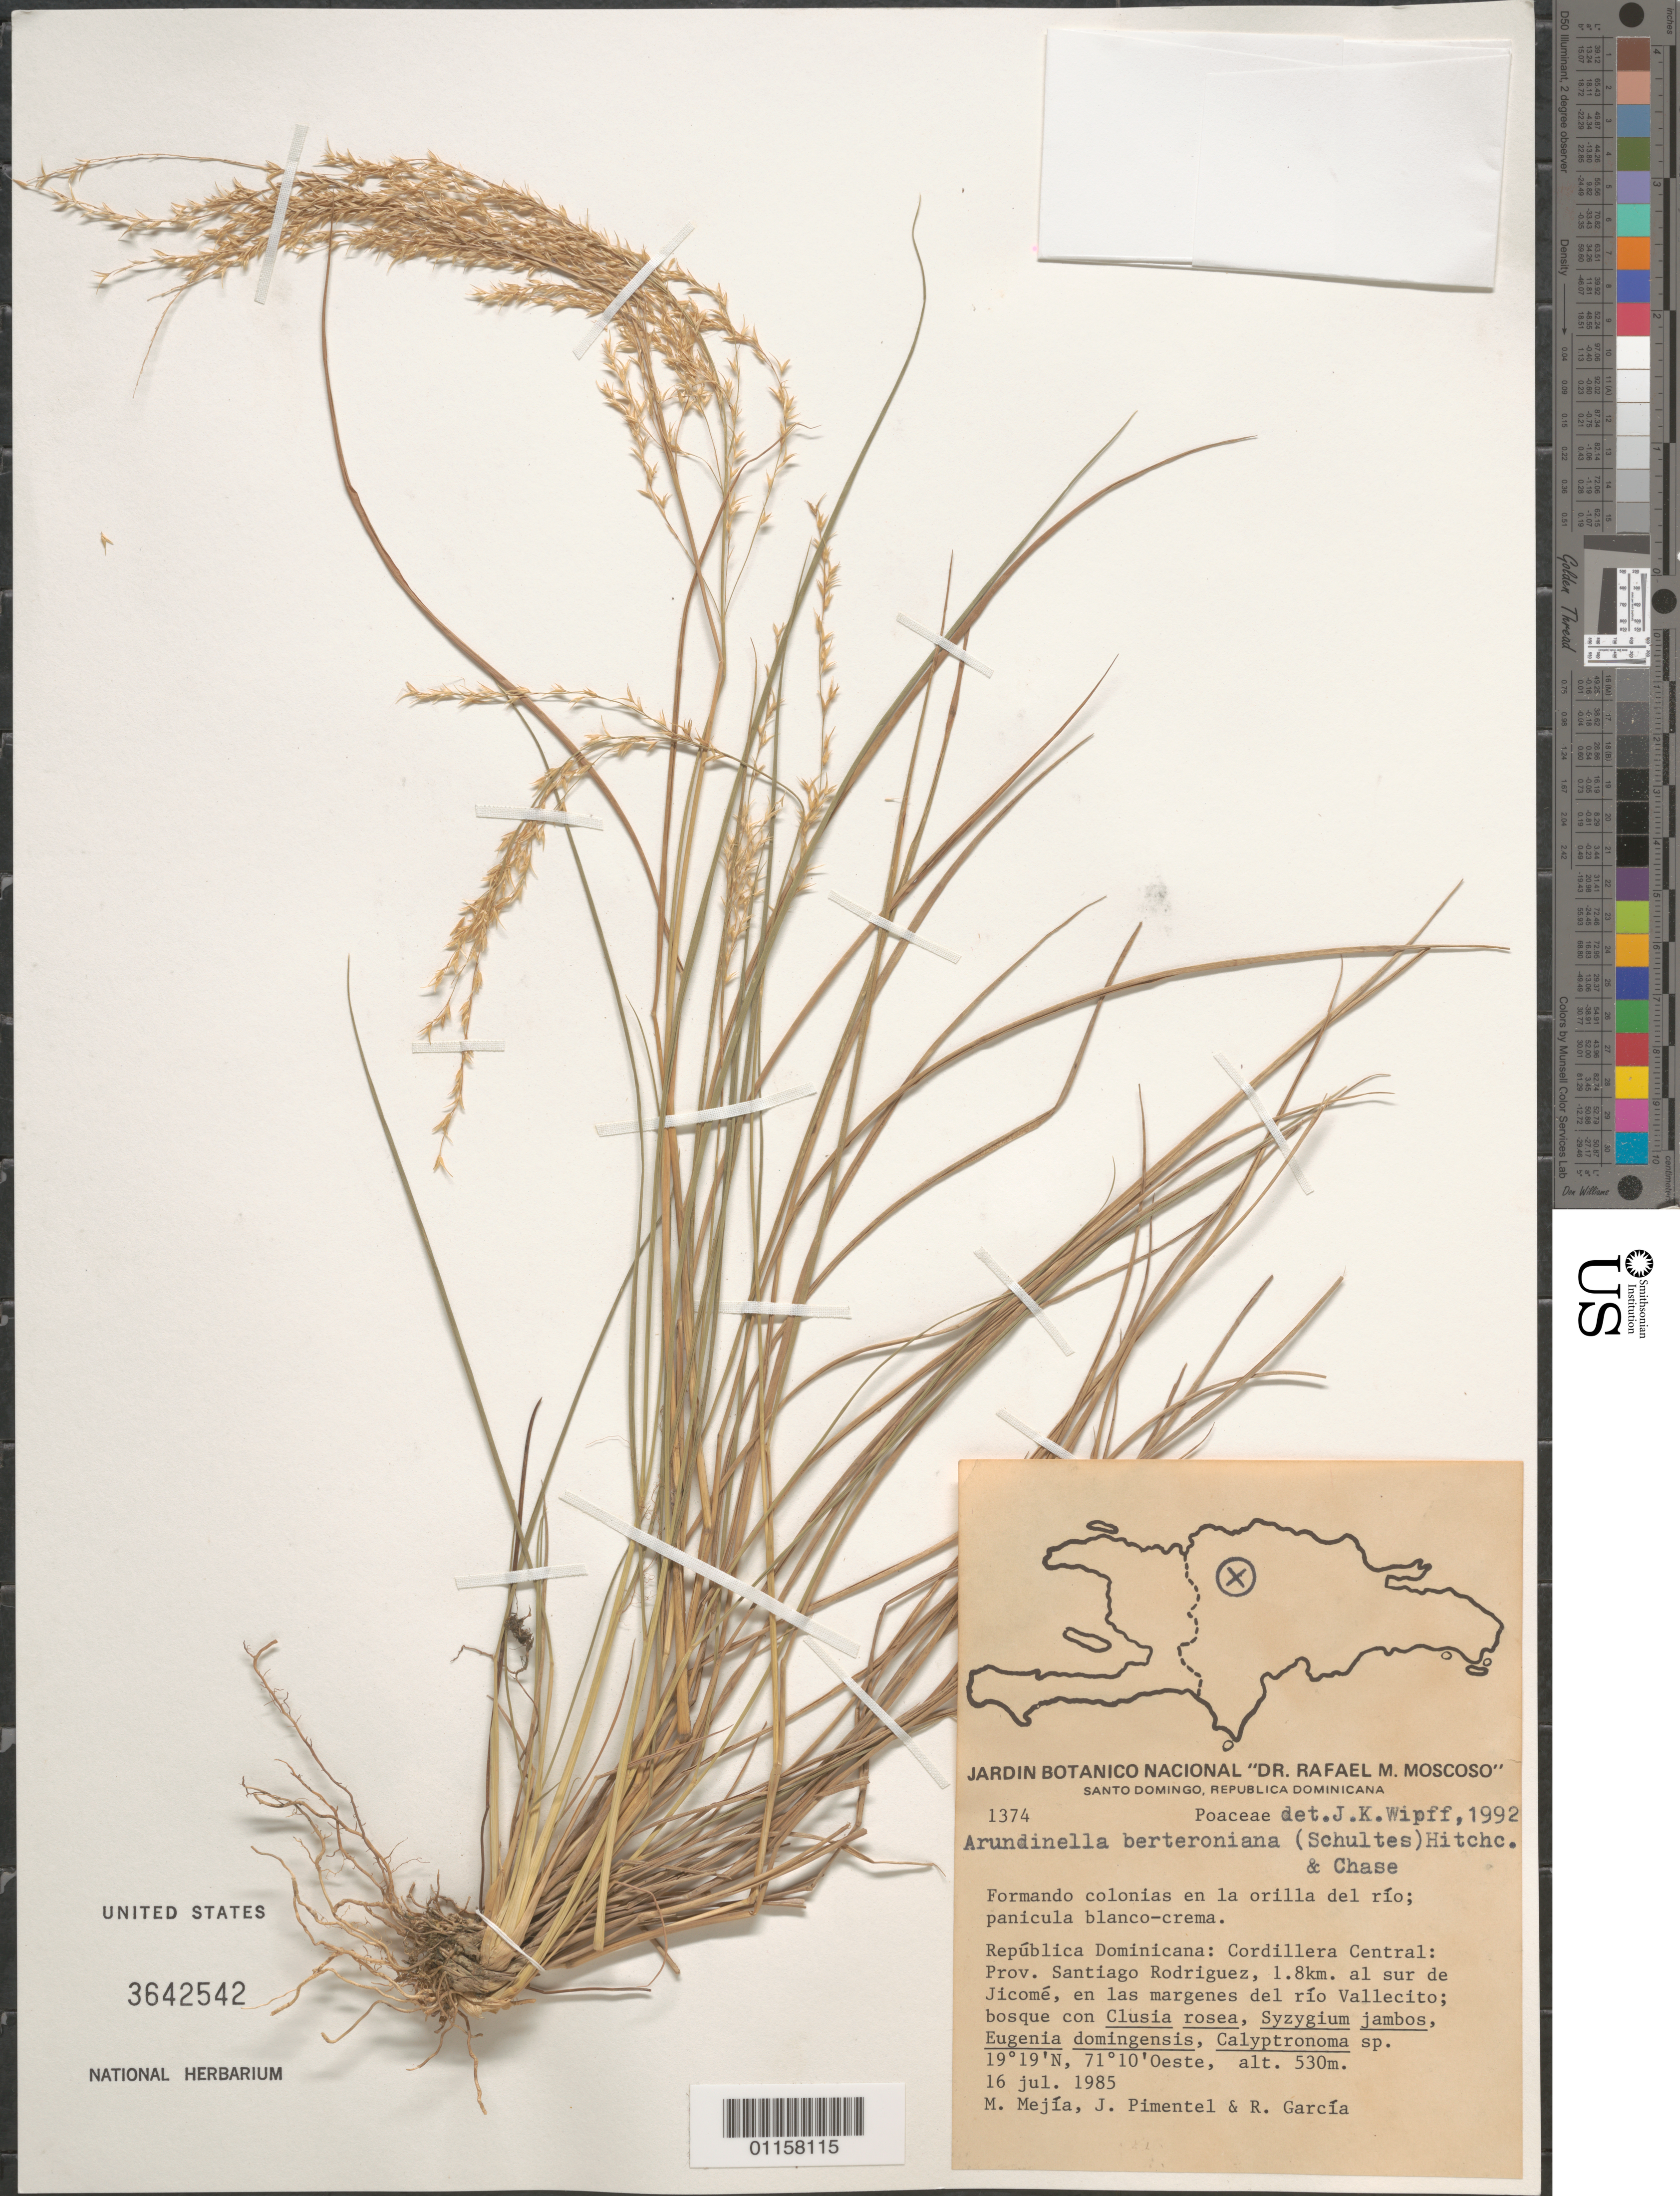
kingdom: Plantae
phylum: Tracheophyta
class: Liliopsida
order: Poales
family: Poaceae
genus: Arundinella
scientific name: Arundinella berteroniana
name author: (Schult.) Hitchc. & Chase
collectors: M. Mejia, J. Pimentel & R. G. García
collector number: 1374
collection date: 1985-07-16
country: Dominican Republic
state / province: Santiago Rodríguez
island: Hispaniola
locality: Cordillera Central; 1.8 km al sur de Jicomé, en el margenes del río Vallecito.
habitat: Bosque con Clusia rosea, Syzygium jambos, Eugenia domingensis, Calyptronoma sp.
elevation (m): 530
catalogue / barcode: US 3642542